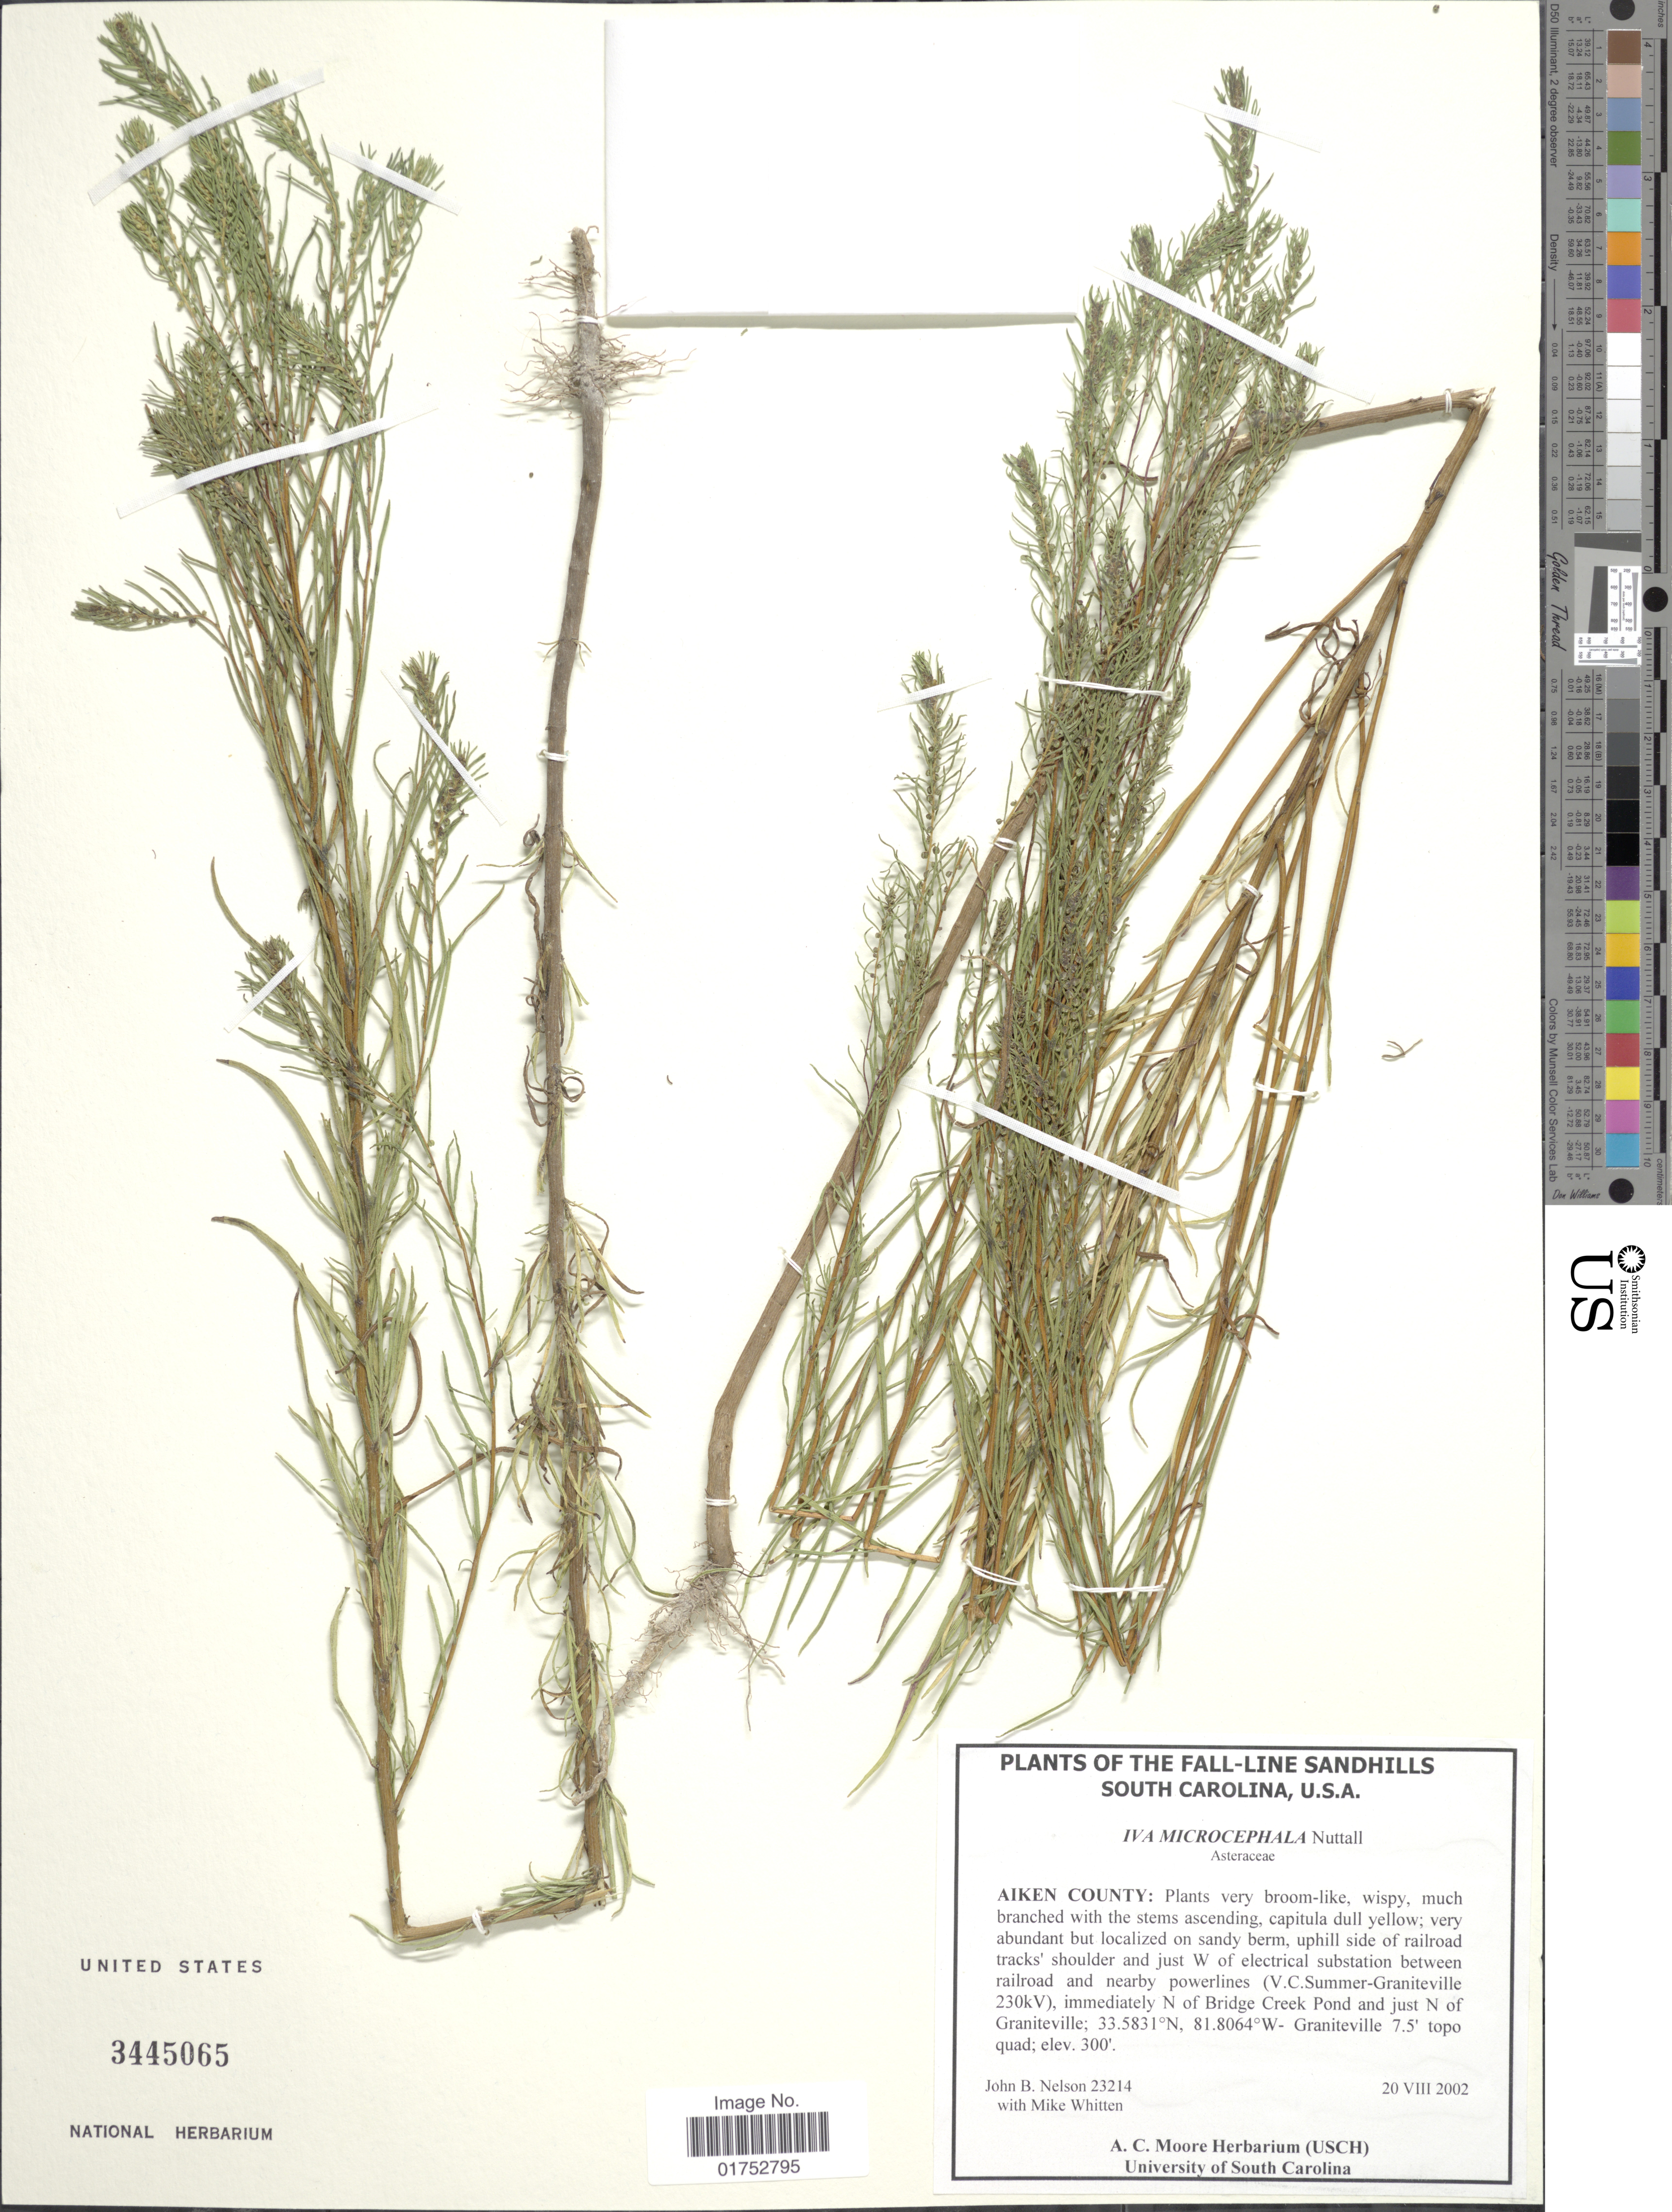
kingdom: Plantae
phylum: Tracheophyta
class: Magnoliopsida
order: Asterales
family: Asteraceae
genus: Iva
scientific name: Iva microcephala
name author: Nutt.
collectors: J. Nelson & M. Whitten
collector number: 23214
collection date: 2002-08-20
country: United States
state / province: South Carolina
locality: Fall-Line Sandhills, U.S.A., Aiken County, between railroad and nearby powerlines (V. C. Summer-Graniteville 230kV), immediately N of Bridge Creek Pond and just N of Graniteville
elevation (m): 91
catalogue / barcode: US 3445065